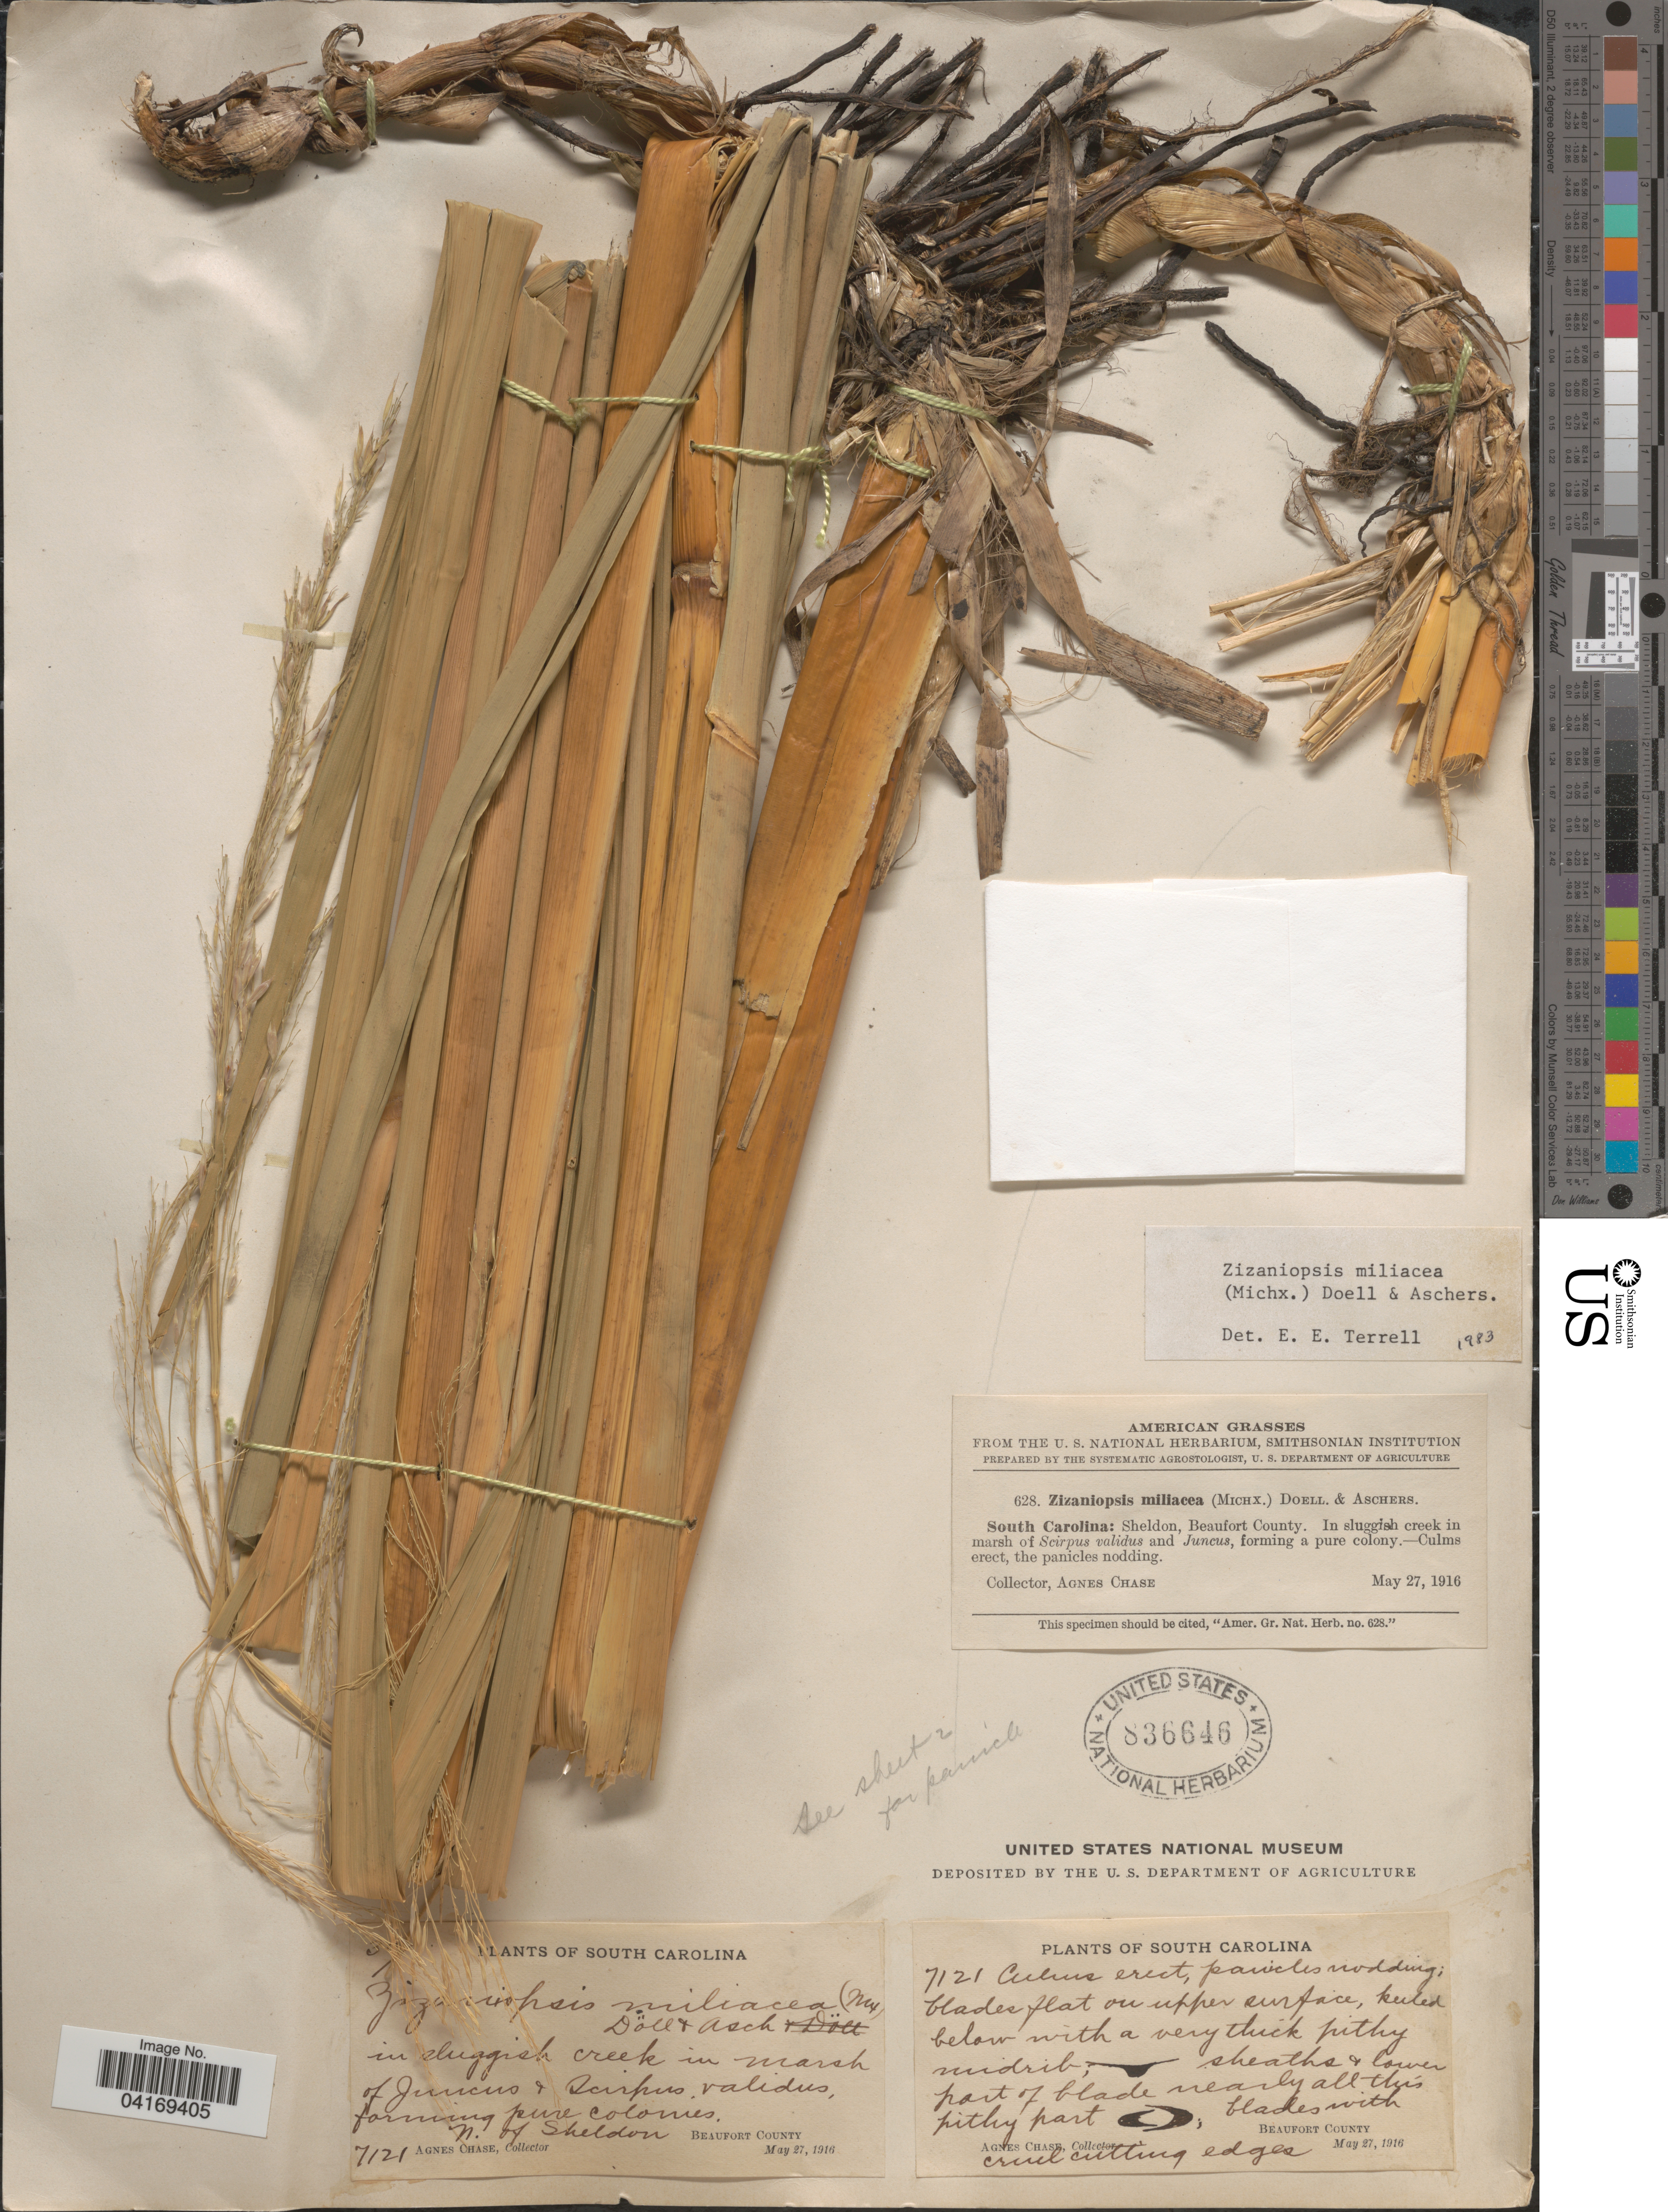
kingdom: Plantae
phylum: Tracheophyta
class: Liliopsida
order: Poales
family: Poaceae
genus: Zizaniopsis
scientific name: Zizaniopsis miliacea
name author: (Michx.) Döll & Asch.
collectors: A. Chase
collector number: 7121/628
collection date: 1916-05-27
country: United States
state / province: South Carolina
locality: N. of Sheldon, Beaufort County.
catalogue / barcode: US 836646